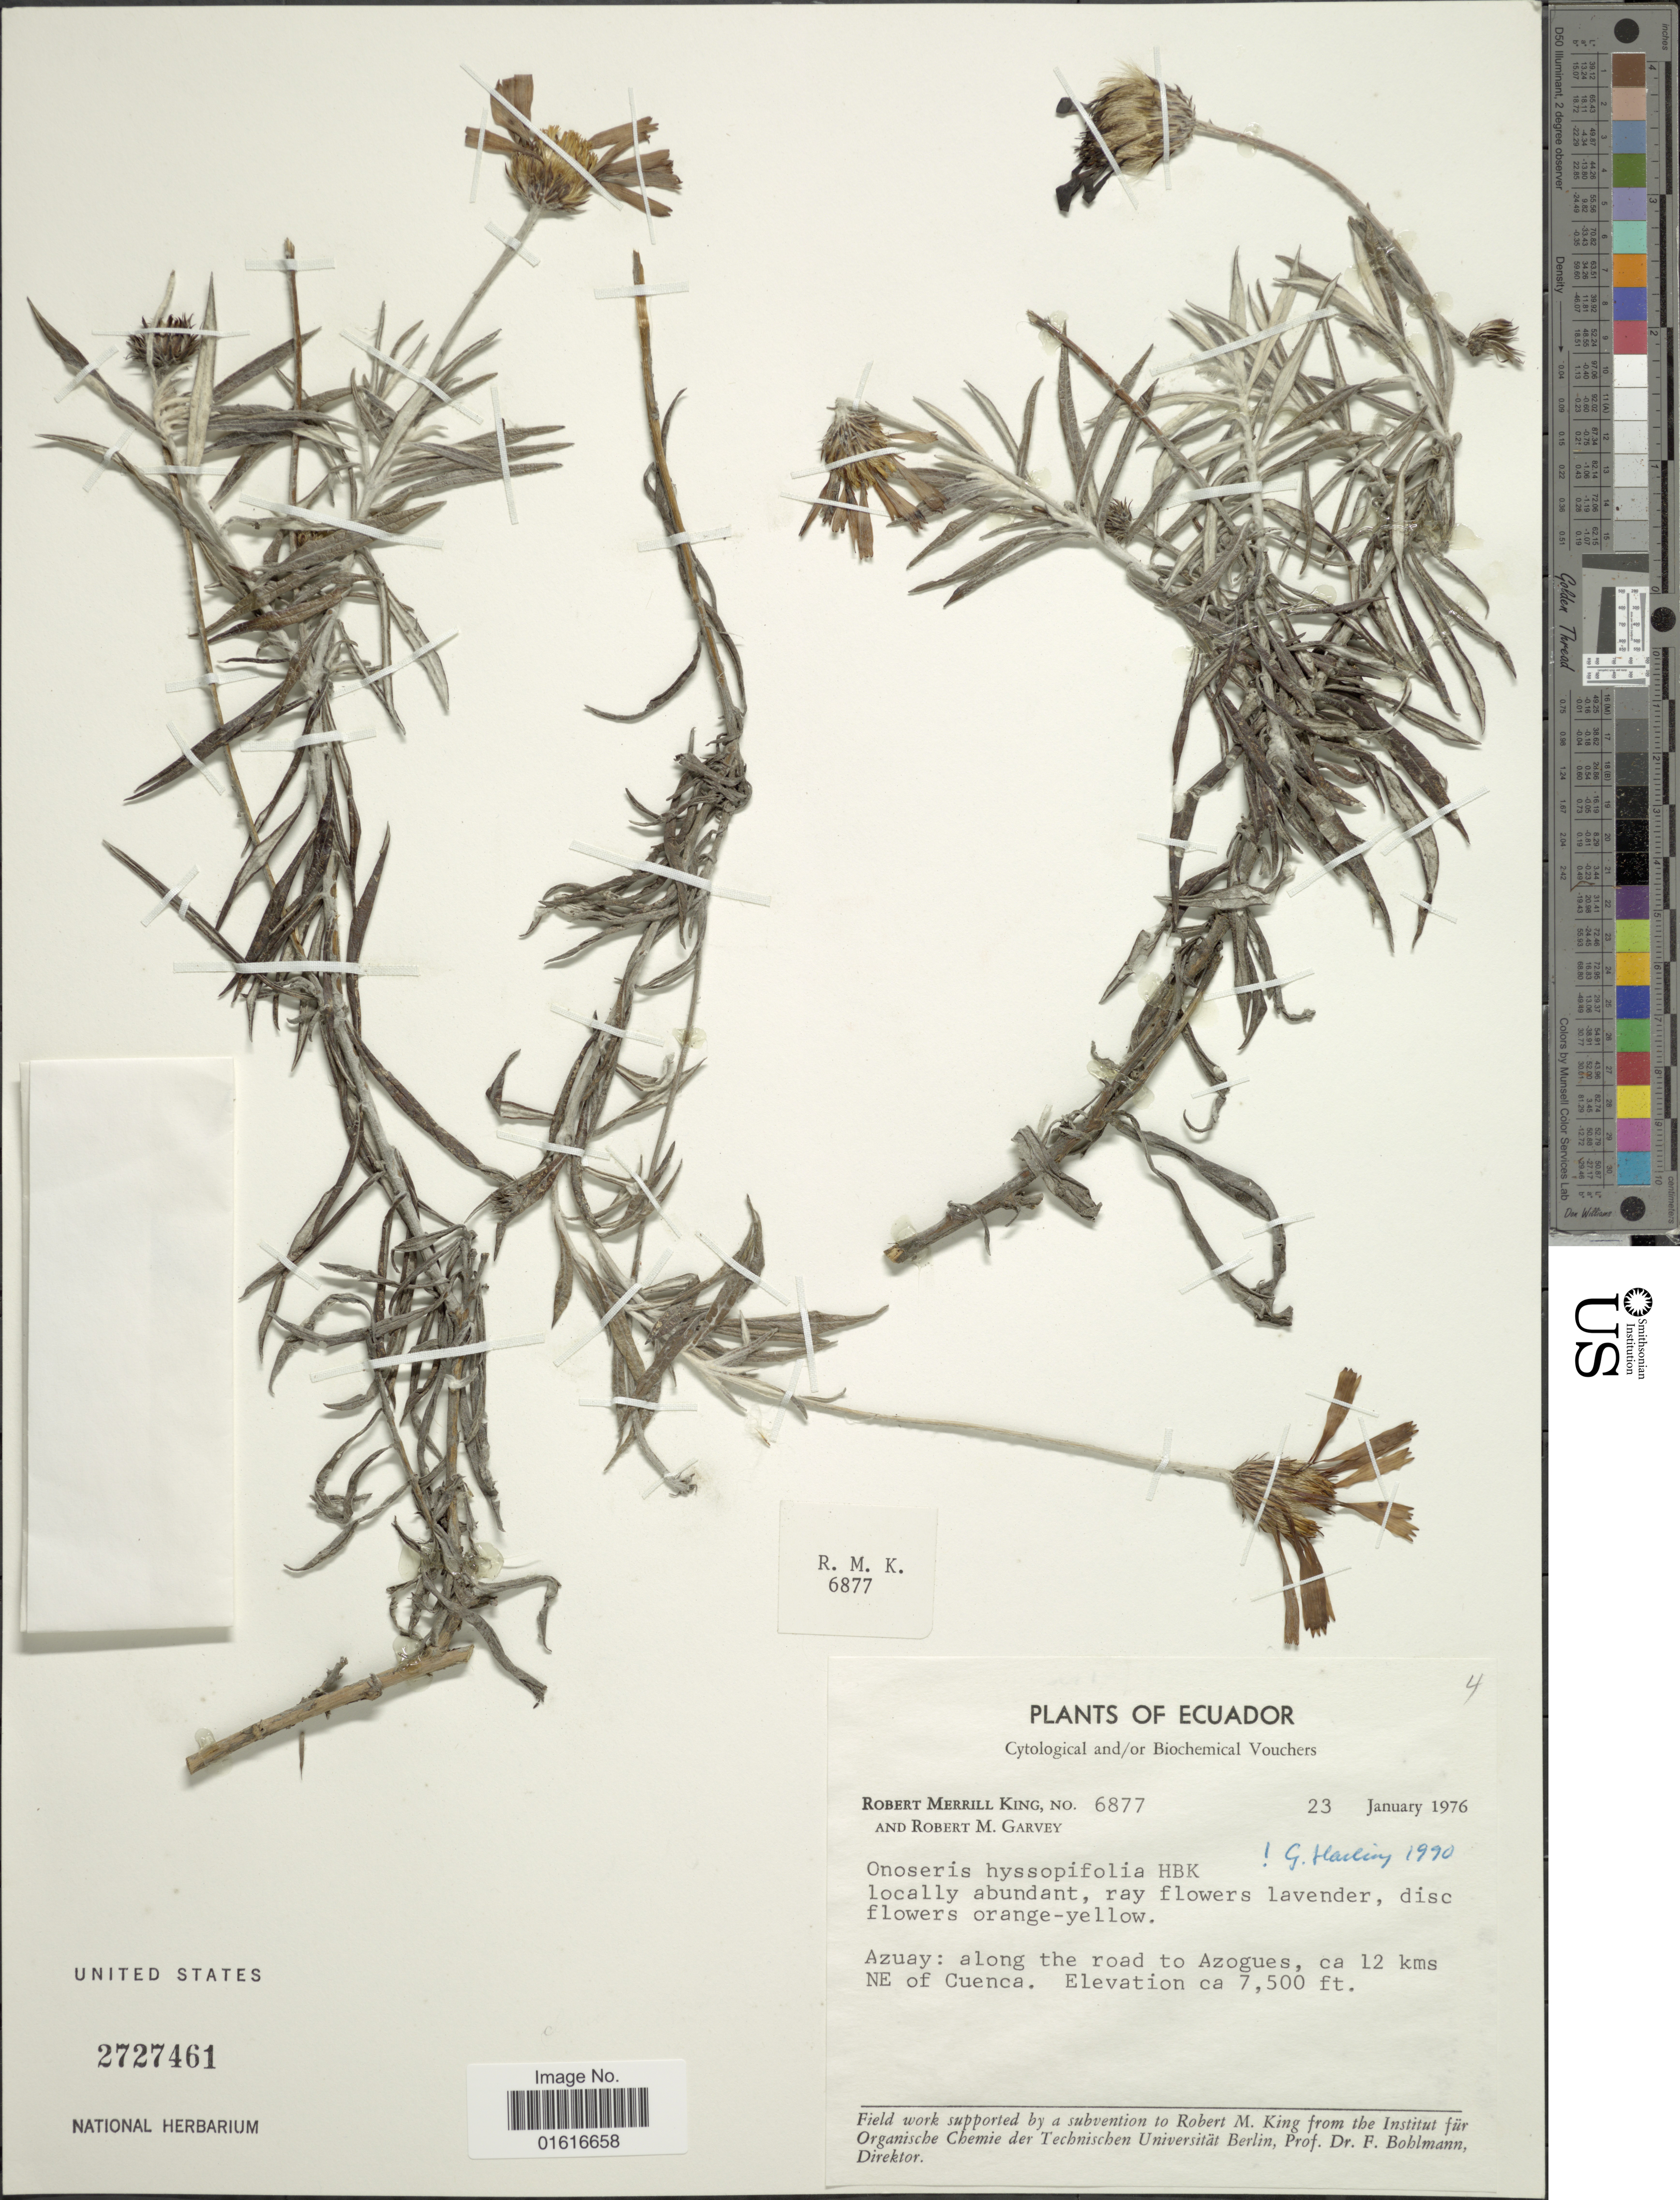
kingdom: Plantae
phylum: Tracheophyta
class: Magnoliopsida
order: Asterales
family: Asteraceae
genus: Onoseris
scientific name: Onoseris hyssopifolia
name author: Kunth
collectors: R. M. King & R. Garvey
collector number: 6877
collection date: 1976-01-23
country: Ecuador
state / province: Azuay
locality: Along the road to Azogues, ca. 12 kms NE of Cuenca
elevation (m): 2286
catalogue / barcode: US 2727461